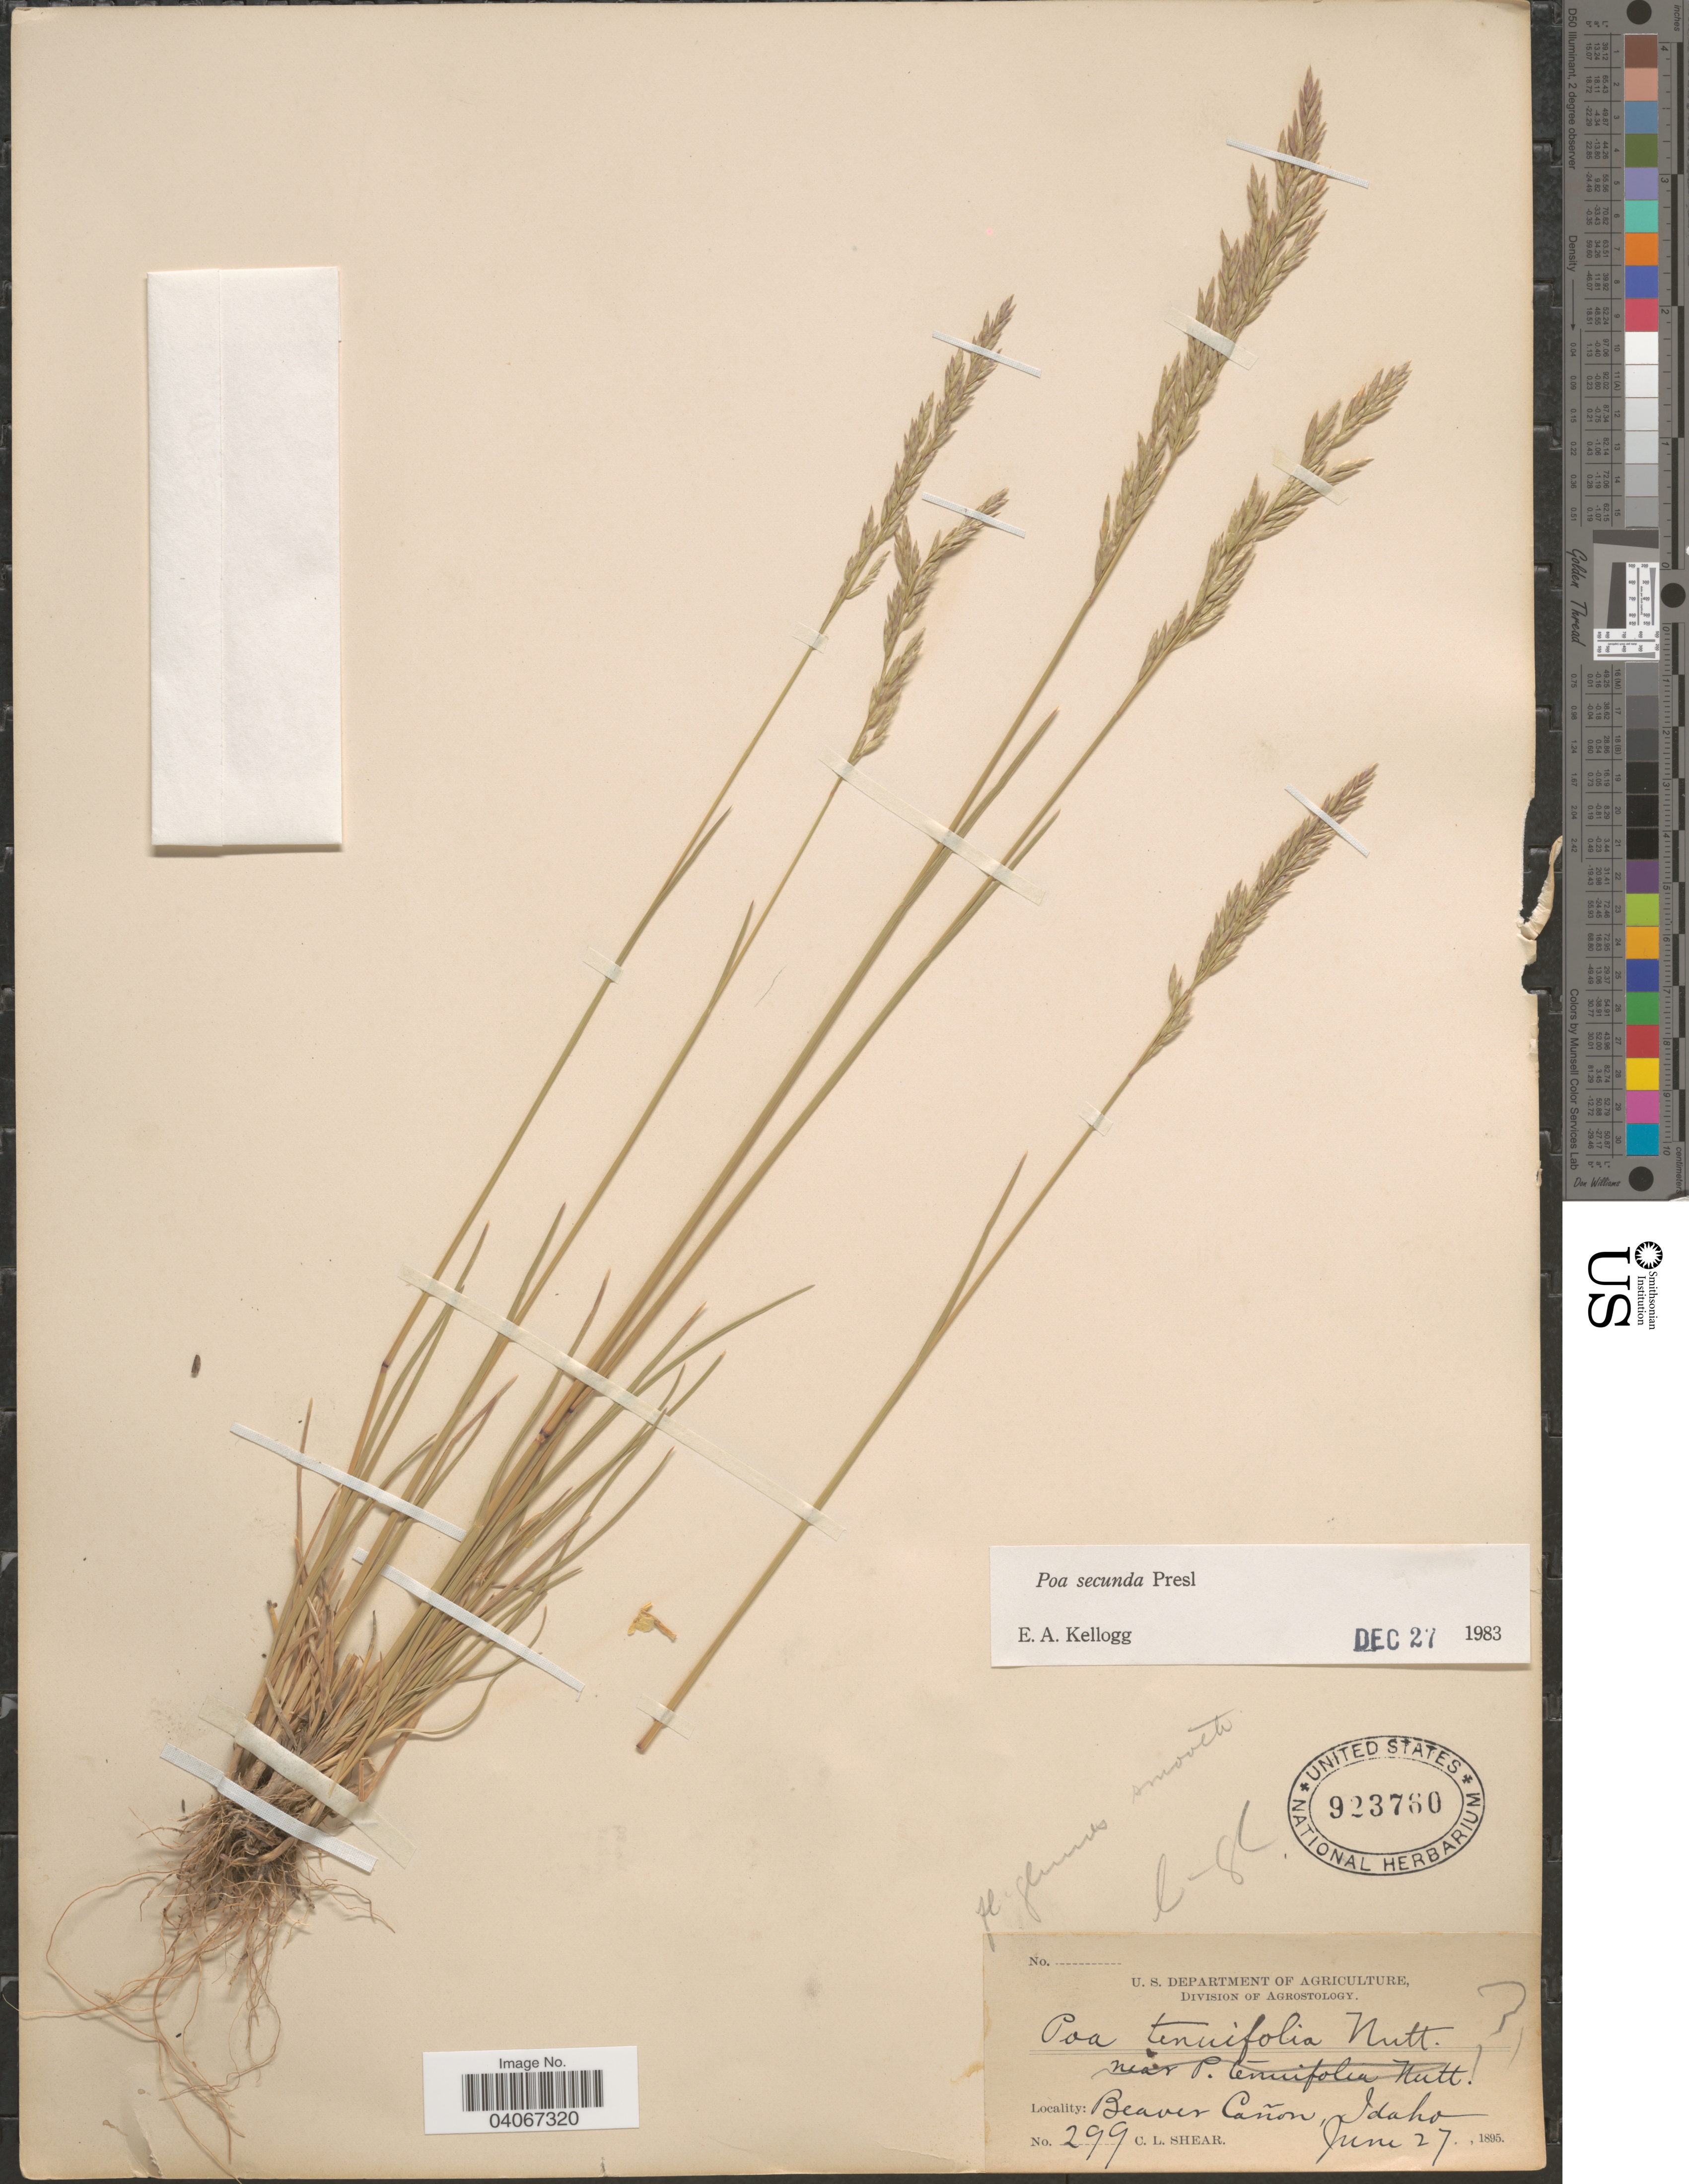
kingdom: Plantae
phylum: Tracheophyta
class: Liliopsida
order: Poales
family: Poaceae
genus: Poa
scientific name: Poa secunda subsp. secunda var. secunda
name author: J. Presl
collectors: C. L. Shear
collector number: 299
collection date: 1895-06-27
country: United States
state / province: Idaho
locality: Beaver Cañon.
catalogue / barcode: US 923760